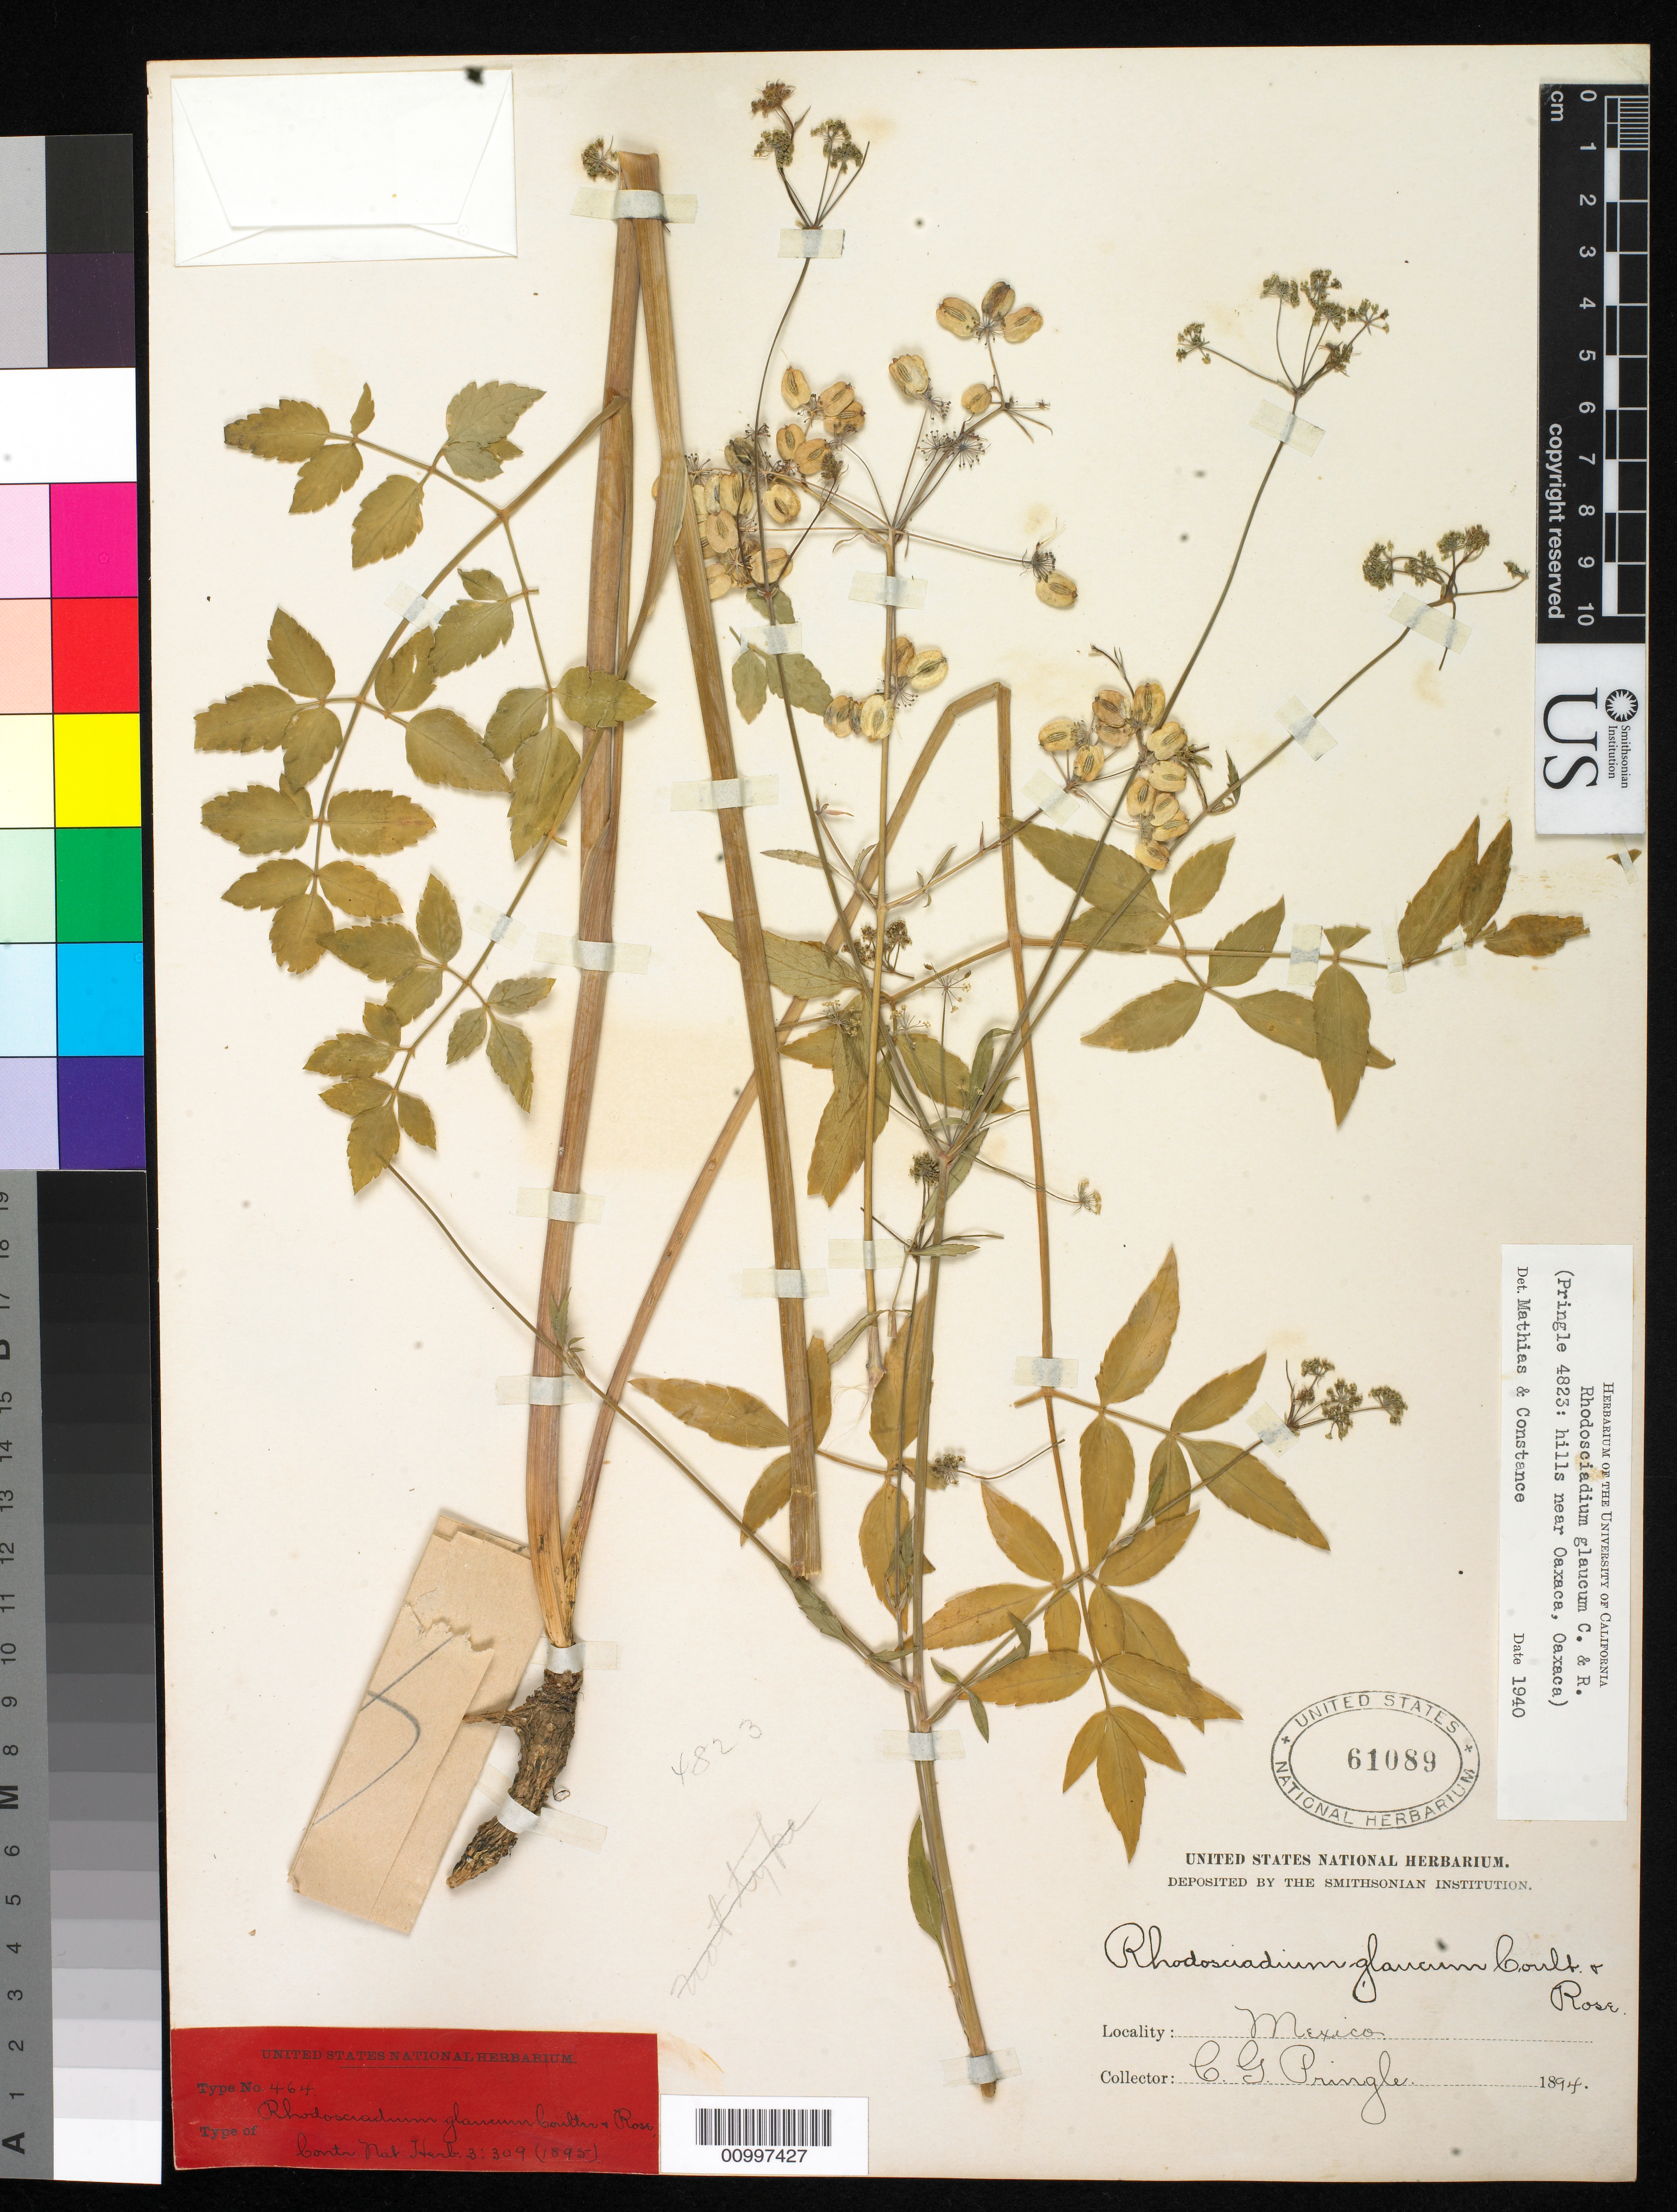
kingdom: Plantae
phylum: Tracheophyta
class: Magnoliopsida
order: Apiales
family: Apiaceae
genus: Rhodosciadium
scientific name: Rhodosciadium glaucum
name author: J.M. Coult. & Rose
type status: Syntype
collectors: C. G. Pringle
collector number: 4823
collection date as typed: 1894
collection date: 1894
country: Mexico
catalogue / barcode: US 61089